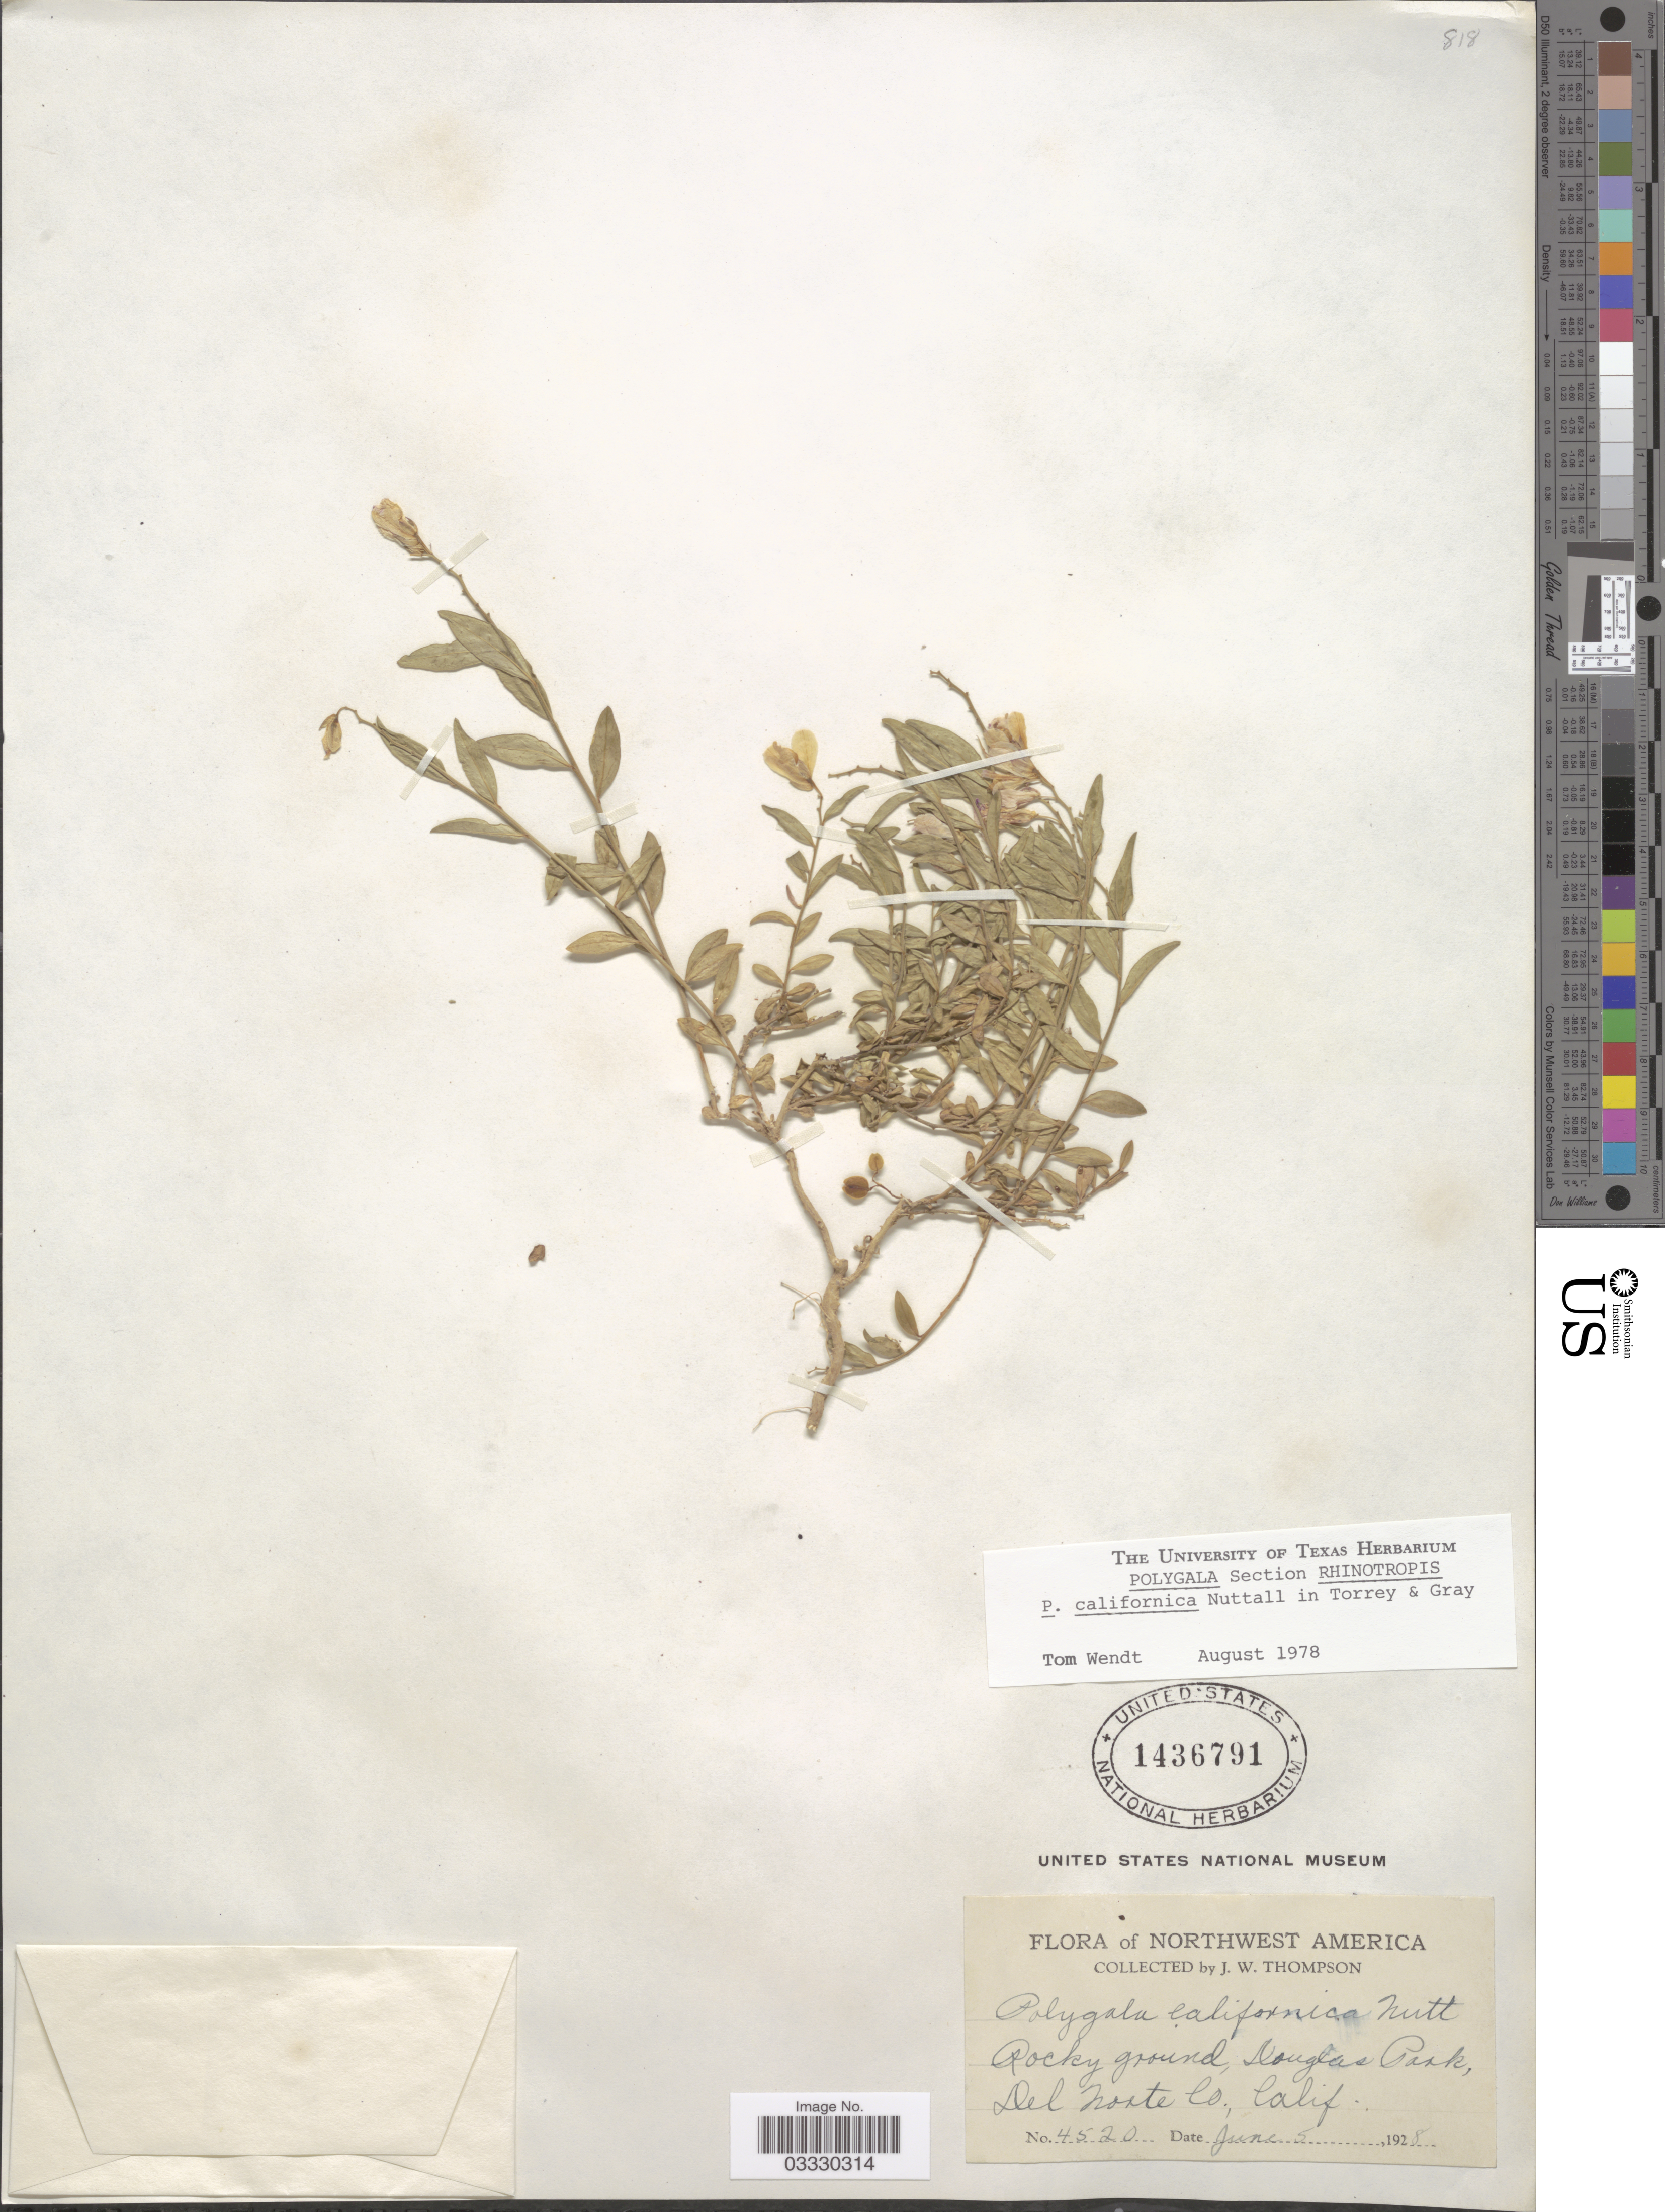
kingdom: Plantae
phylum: Tracheophyta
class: Magnoliopsida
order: Fabales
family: Polygalaceae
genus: Rhinotropis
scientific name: Rhinotropis californica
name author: (Nutt.) J.R. Abbott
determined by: Strong, Mark T., (BOT), Smithsonian Institution - National Museum of Natural History (UNITED STATES)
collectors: J. Thompson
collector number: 4520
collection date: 1928-06-05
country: United States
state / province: California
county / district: Del Norte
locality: Northwest. Douglas Park, Del Norte Co.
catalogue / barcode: US 1436791